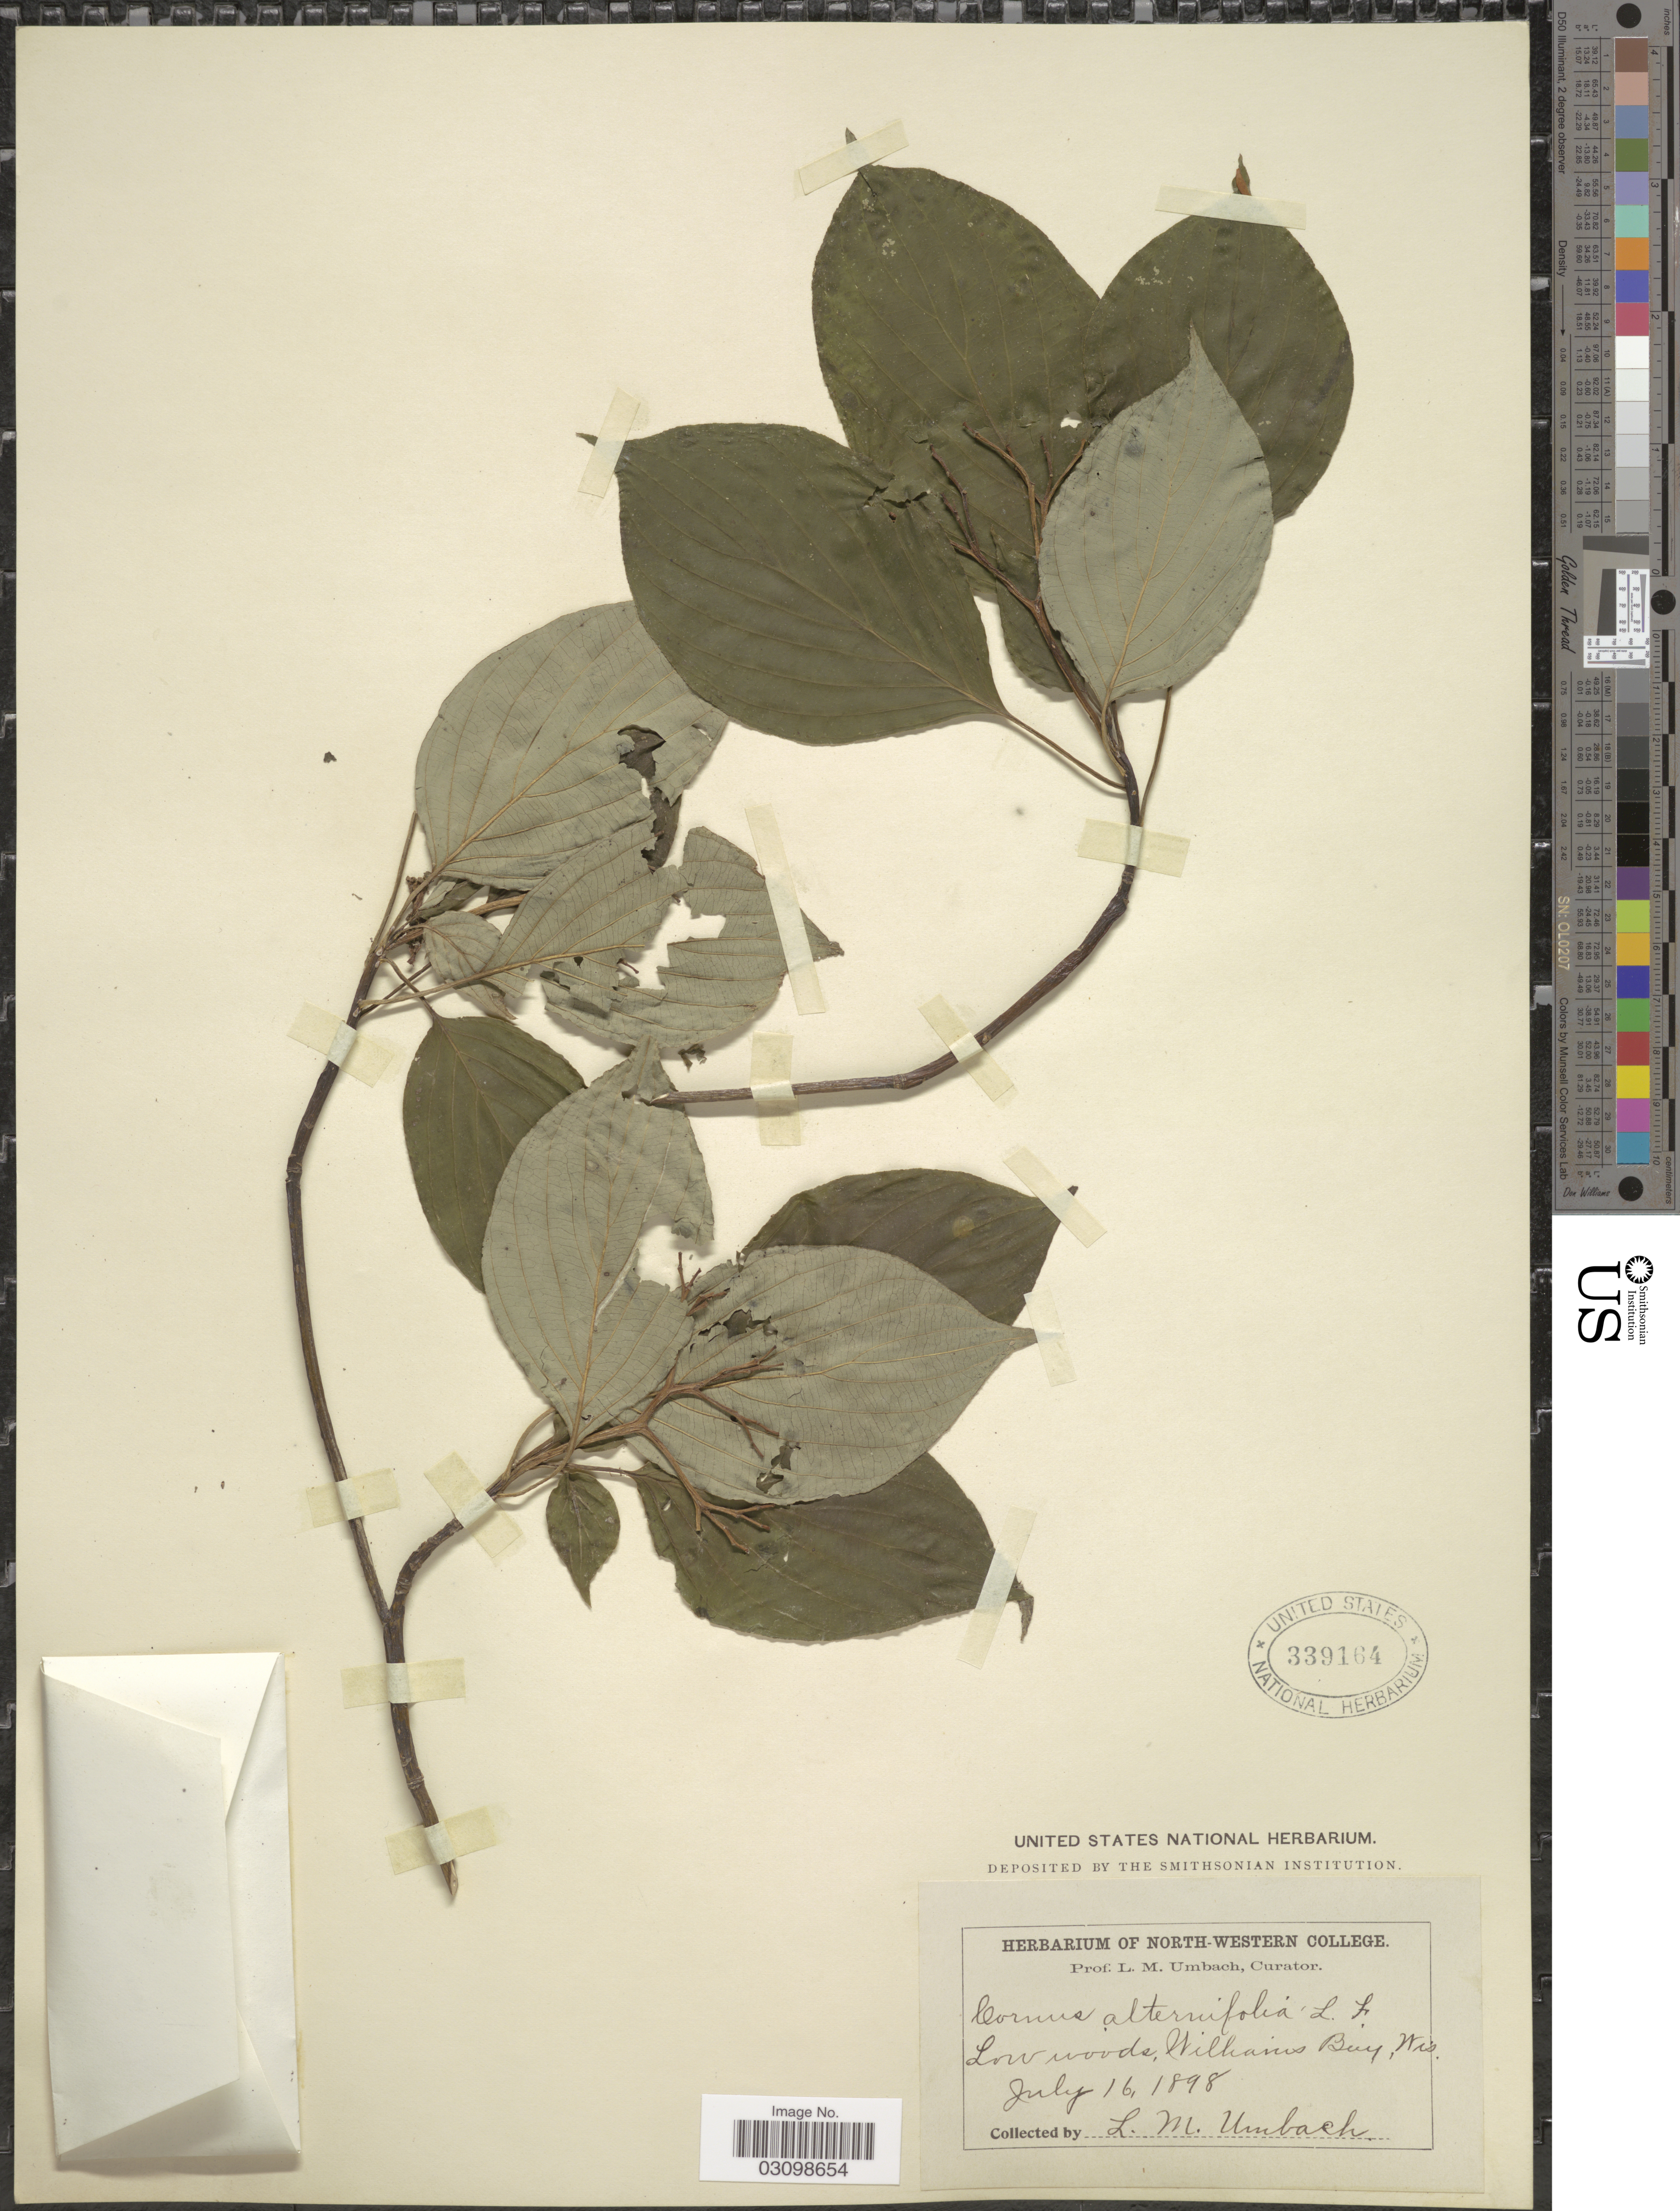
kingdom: Plantae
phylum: Tracheophyta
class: Magnoliopsida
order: Cornales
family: Cornaceae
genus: Cornus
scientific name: Cornus alternifolia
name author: L.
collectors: L. M. Umbach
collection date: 1898-07-16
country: United States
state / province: Wisconsin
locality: Low woods, Williams Bay.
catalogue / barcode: US 339164